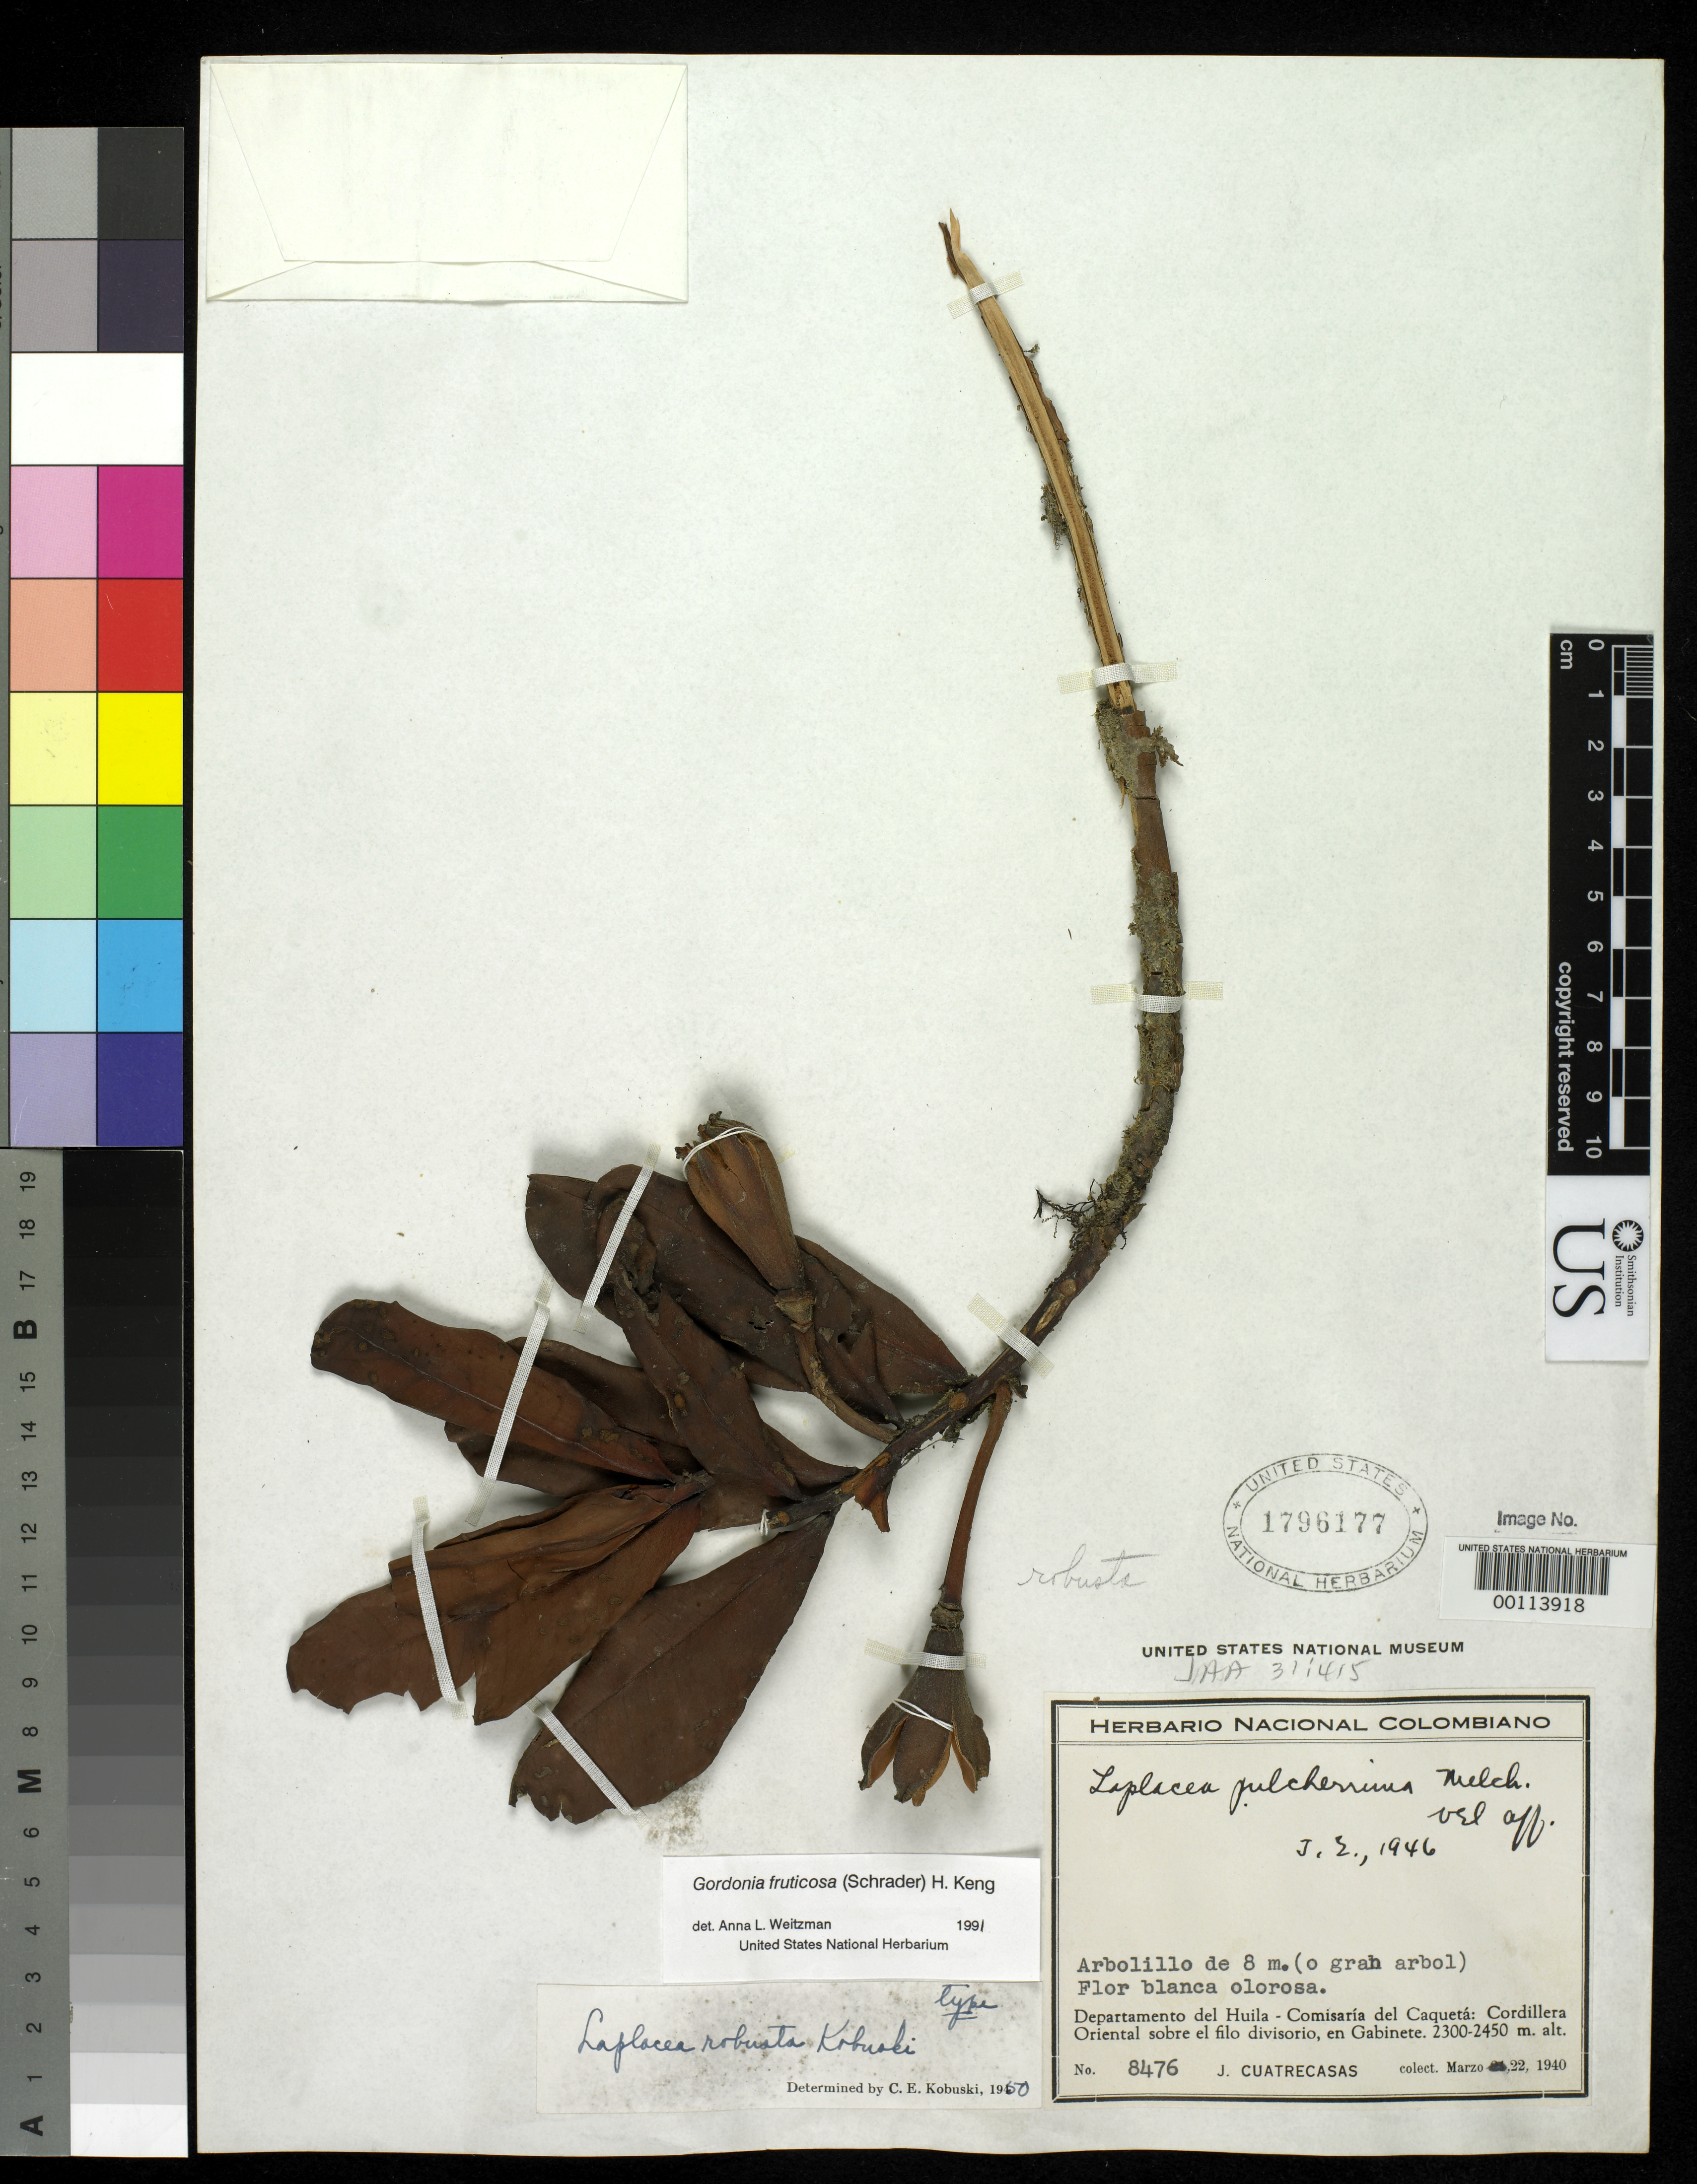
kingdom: Plantae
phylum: Tracheophyta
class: Magnoliopsida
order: Ericales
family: Theaceae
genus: Laplacea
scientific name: Laplacea robusta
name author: Kobuski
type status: Holotype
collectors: J. Cuatrecasas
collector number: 8476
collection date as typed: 22 Mar 1940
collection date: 1940-03-22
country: Colombia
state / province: Huila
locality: Comisaria del Caqueta, Cordillera Oriental Sobre El Filo Divisorio, en Gabinete.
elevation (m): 2300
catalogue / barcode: US 1796177